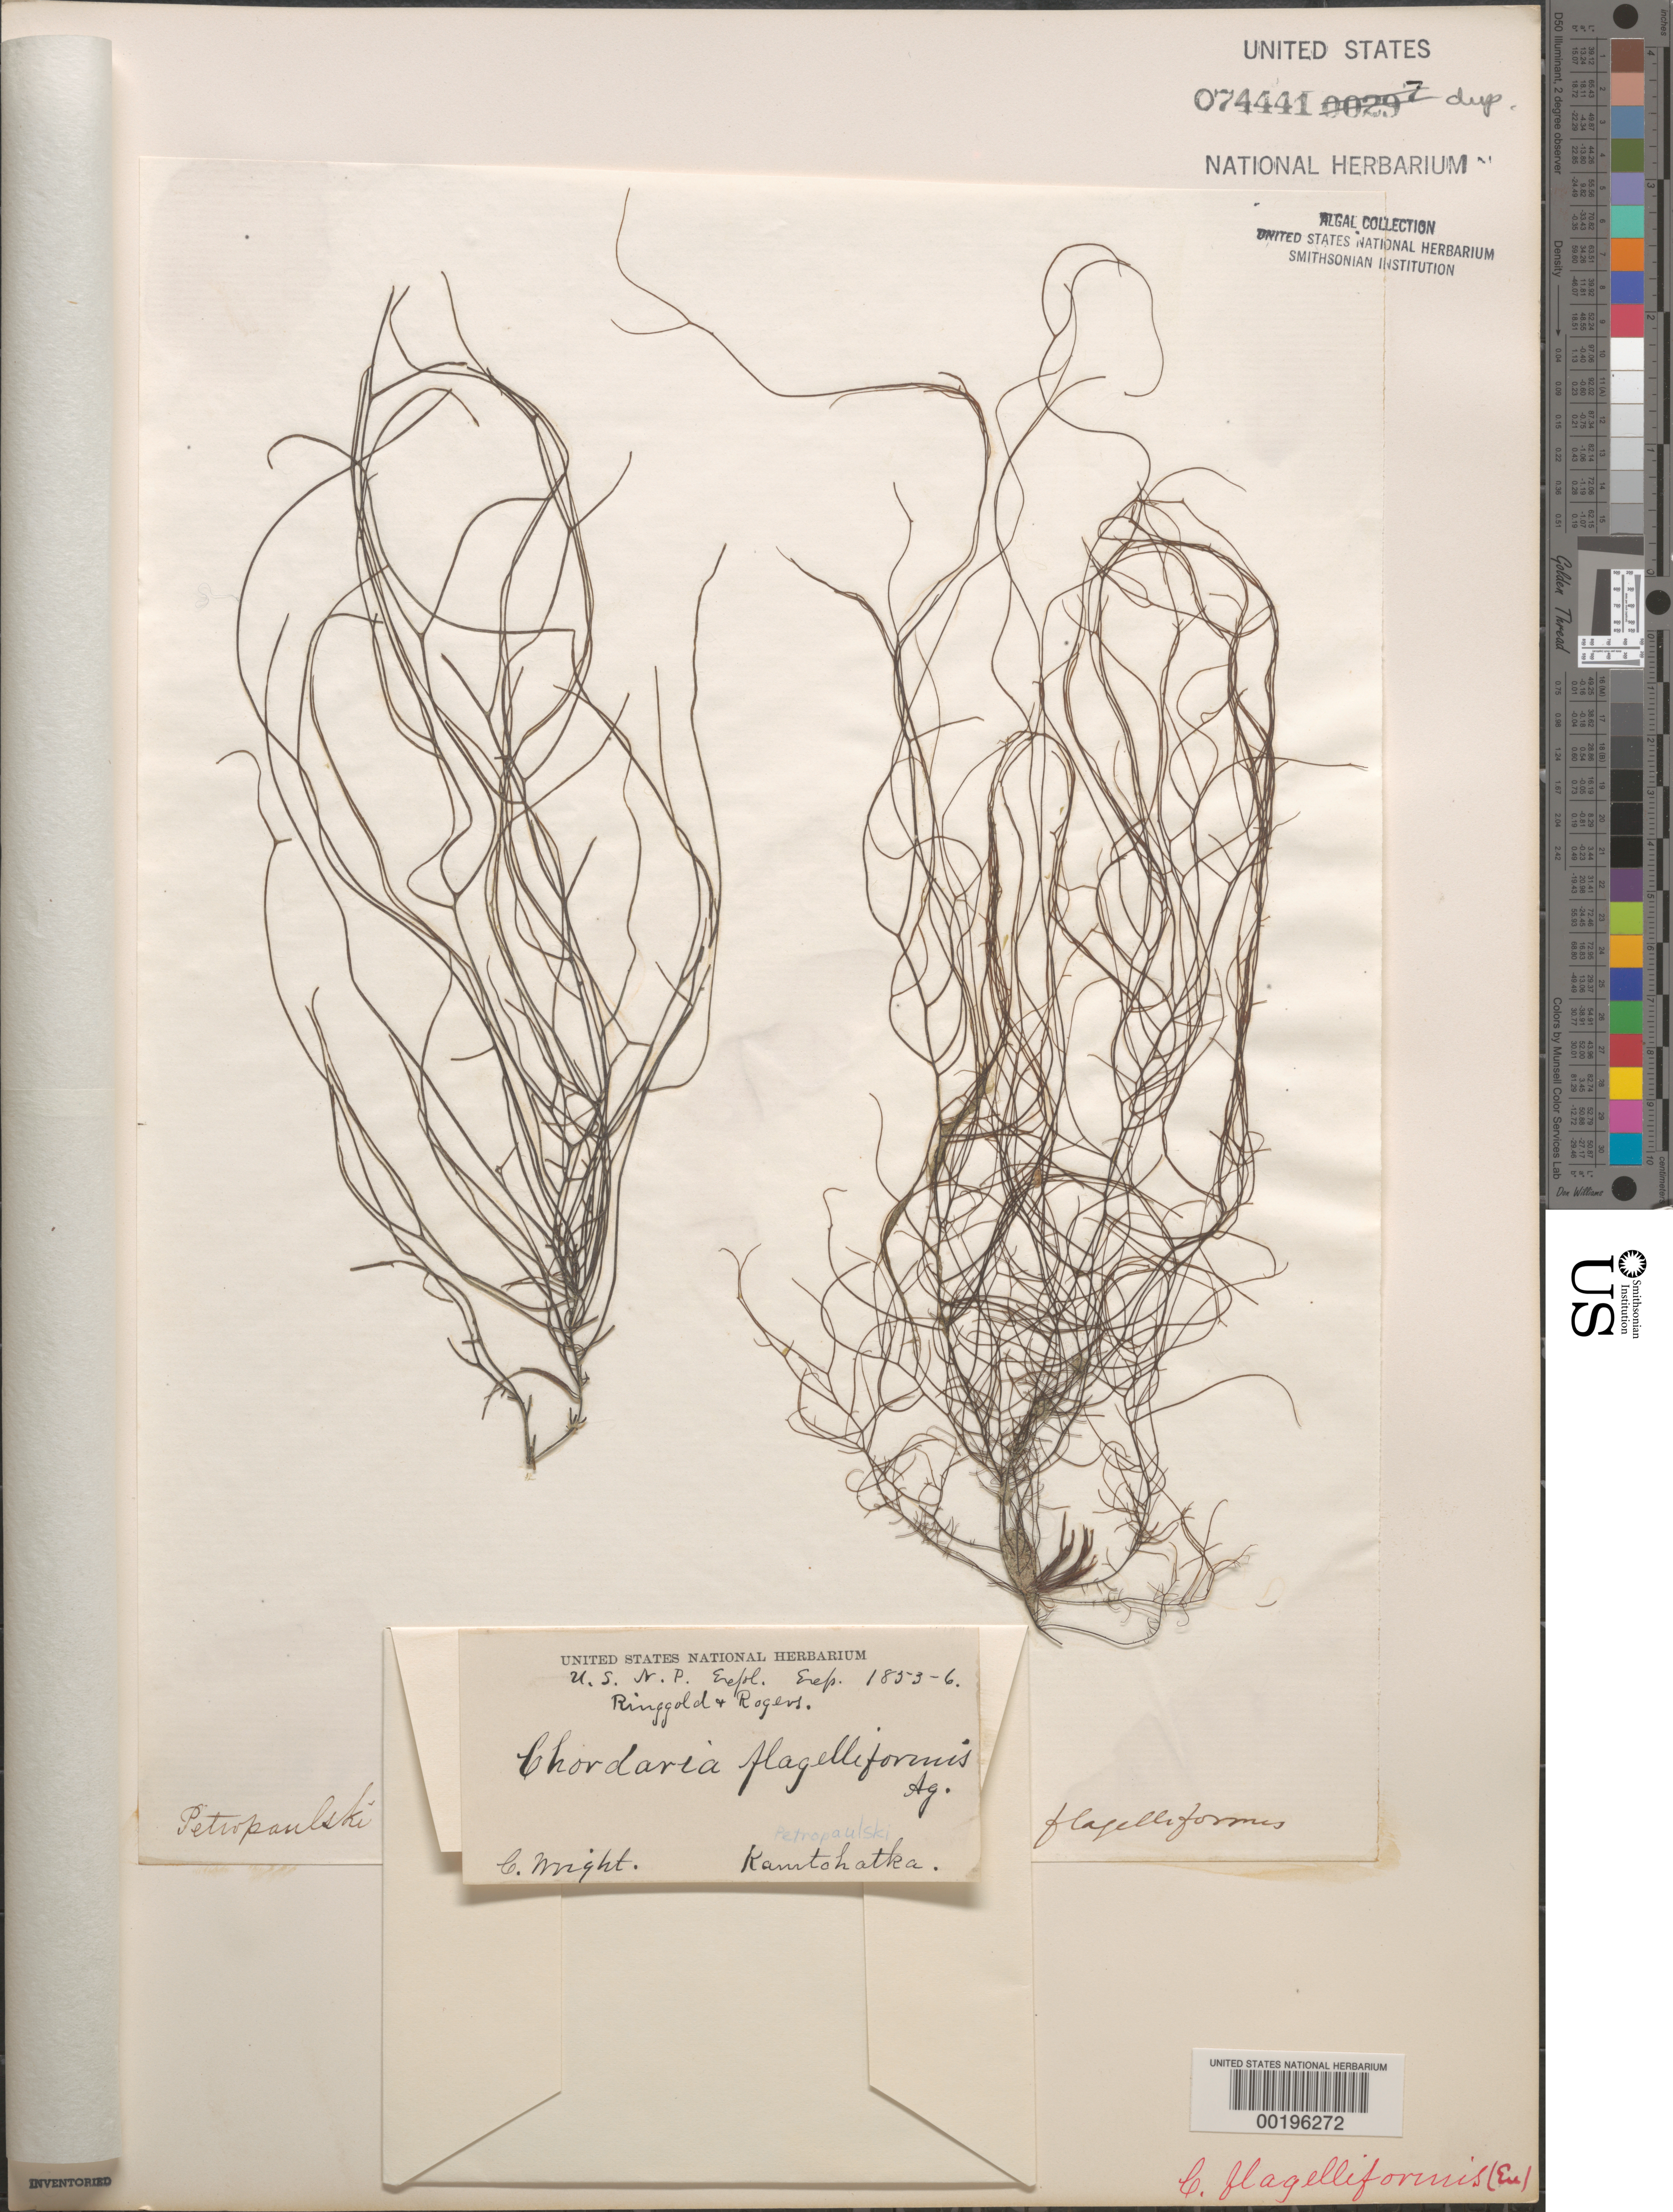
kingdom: Chromista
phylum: Ochrophyta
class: Phaeophyceae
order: Ectocarpales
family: Chordariaceae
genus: Chordaria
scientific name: Chordaria flagelliformis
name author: (Hudson) Grev.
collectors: C. Wright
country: Russian Federation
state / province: Kamchatka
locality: Petropavlovsk-Kamchatsky (Petropaulski)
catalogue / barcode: US 74441